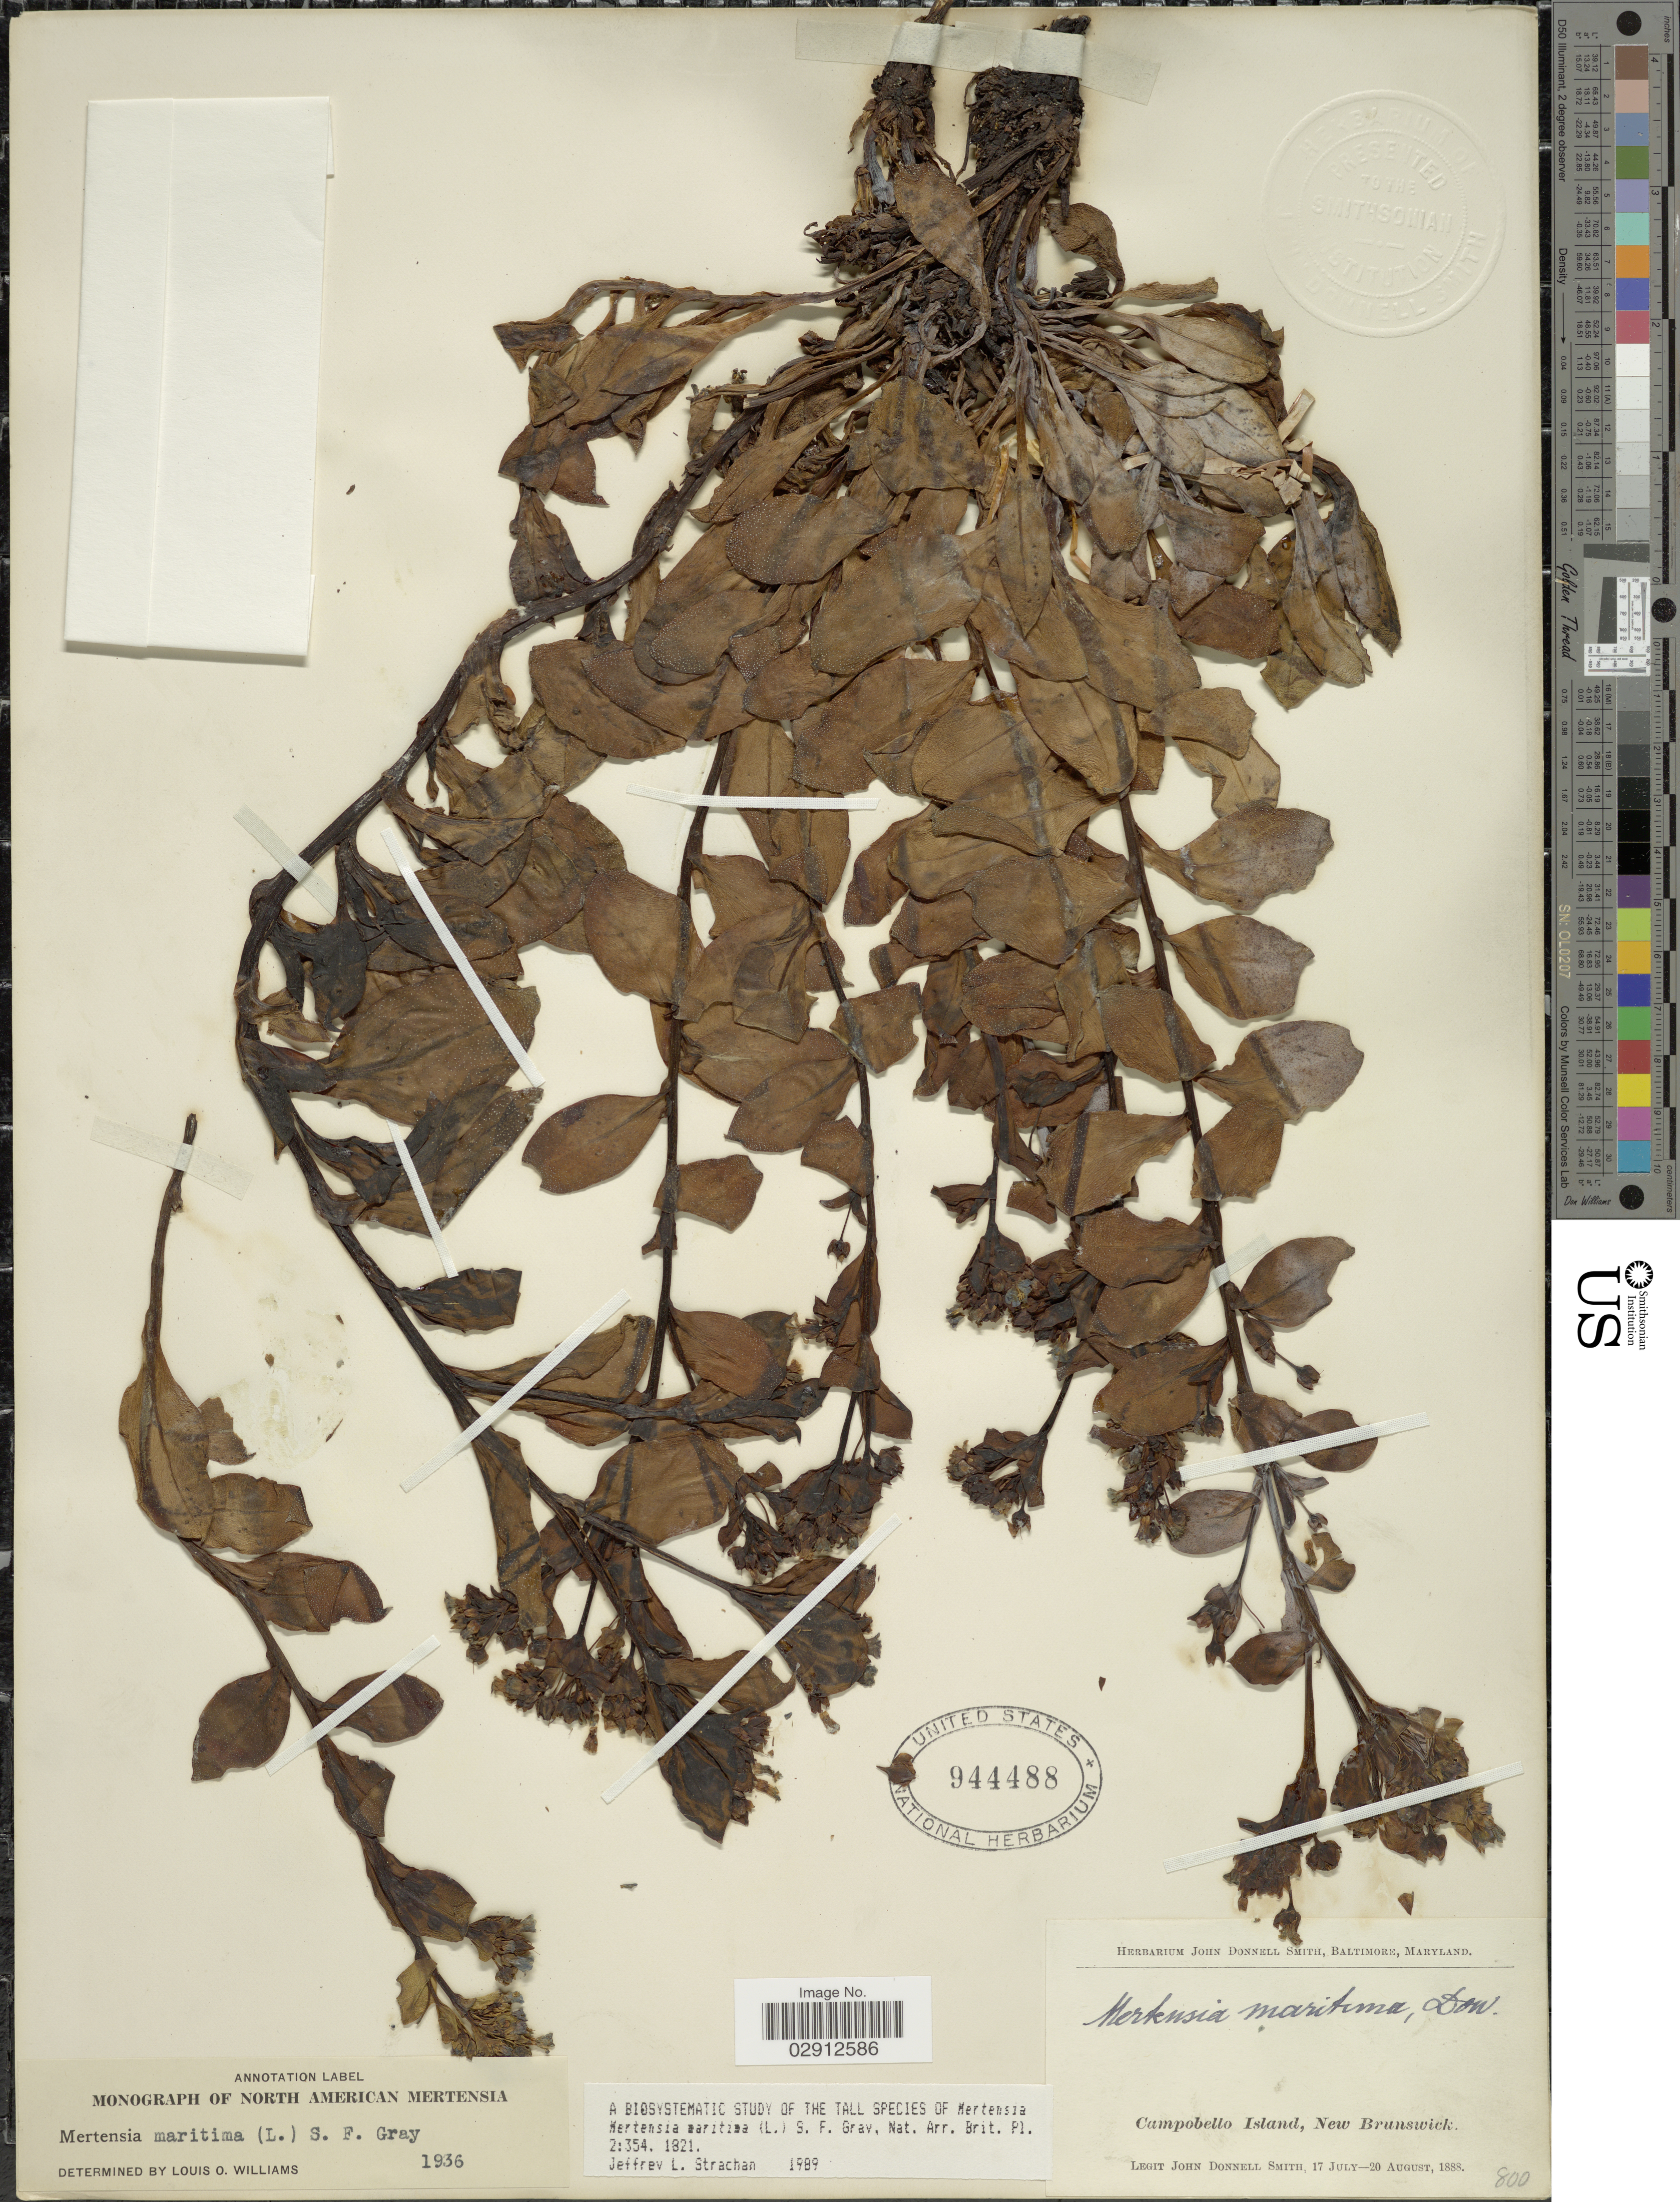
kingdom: Plantae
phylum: Tracheophyta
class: Magnoliopsida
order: Boraginales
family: Boraginaceae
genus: Mertensia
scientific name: Mertensia maritima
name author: (L.) S.F. Gray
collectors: J. Donnell Smith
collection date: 1888-07-17/1888-08-20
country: Canada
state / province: New Brunswick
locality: Campobello Island.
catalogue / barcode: US 944488